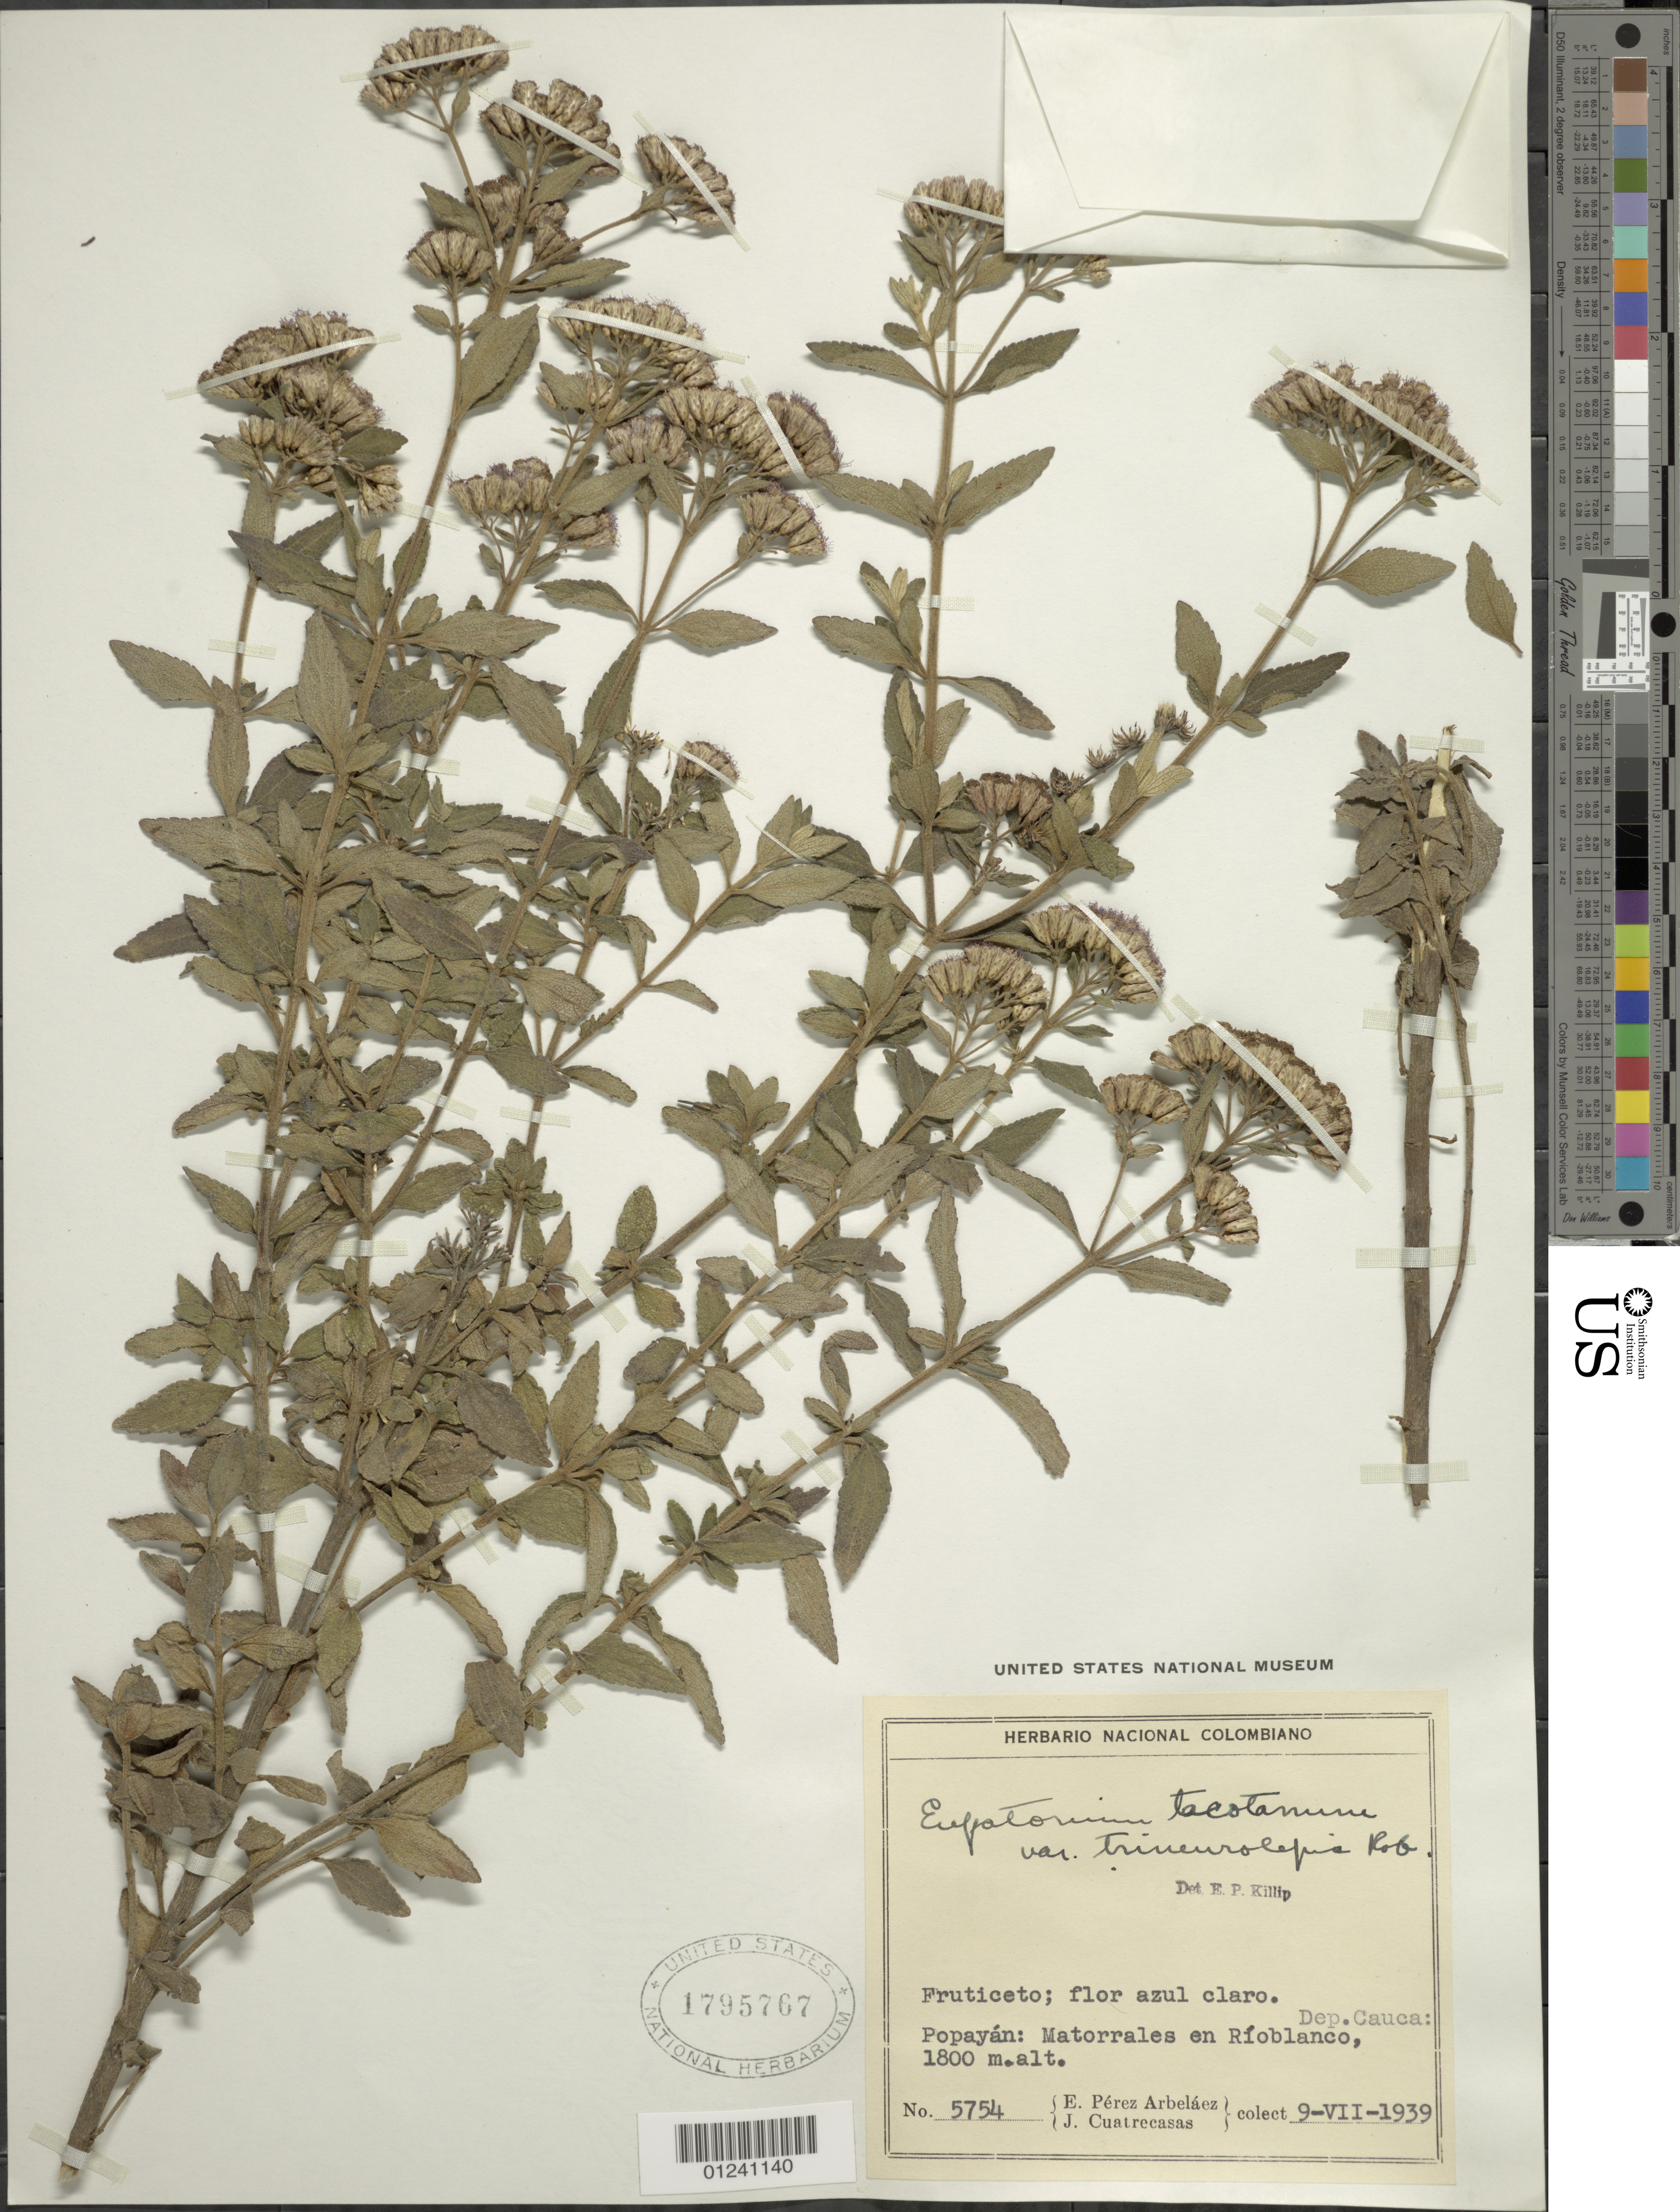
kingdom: Plantae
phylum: Tracheophyta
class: Magnoliopsida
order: Asterales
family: Asteraceae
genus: Chromolaena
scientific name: Chromolaena tacotana var. trineurolepis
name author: H. Rob.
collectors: E. Pérez Arbeláez & J. Cuatrecasas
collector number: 5754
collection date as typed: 9 Jul 1939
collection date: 1939-07-09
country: Colombia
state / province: Cauca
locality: Dep. Cauca. Popayan, matorrales en Rio Blanco.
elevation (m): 1800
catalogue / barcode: US 1795767